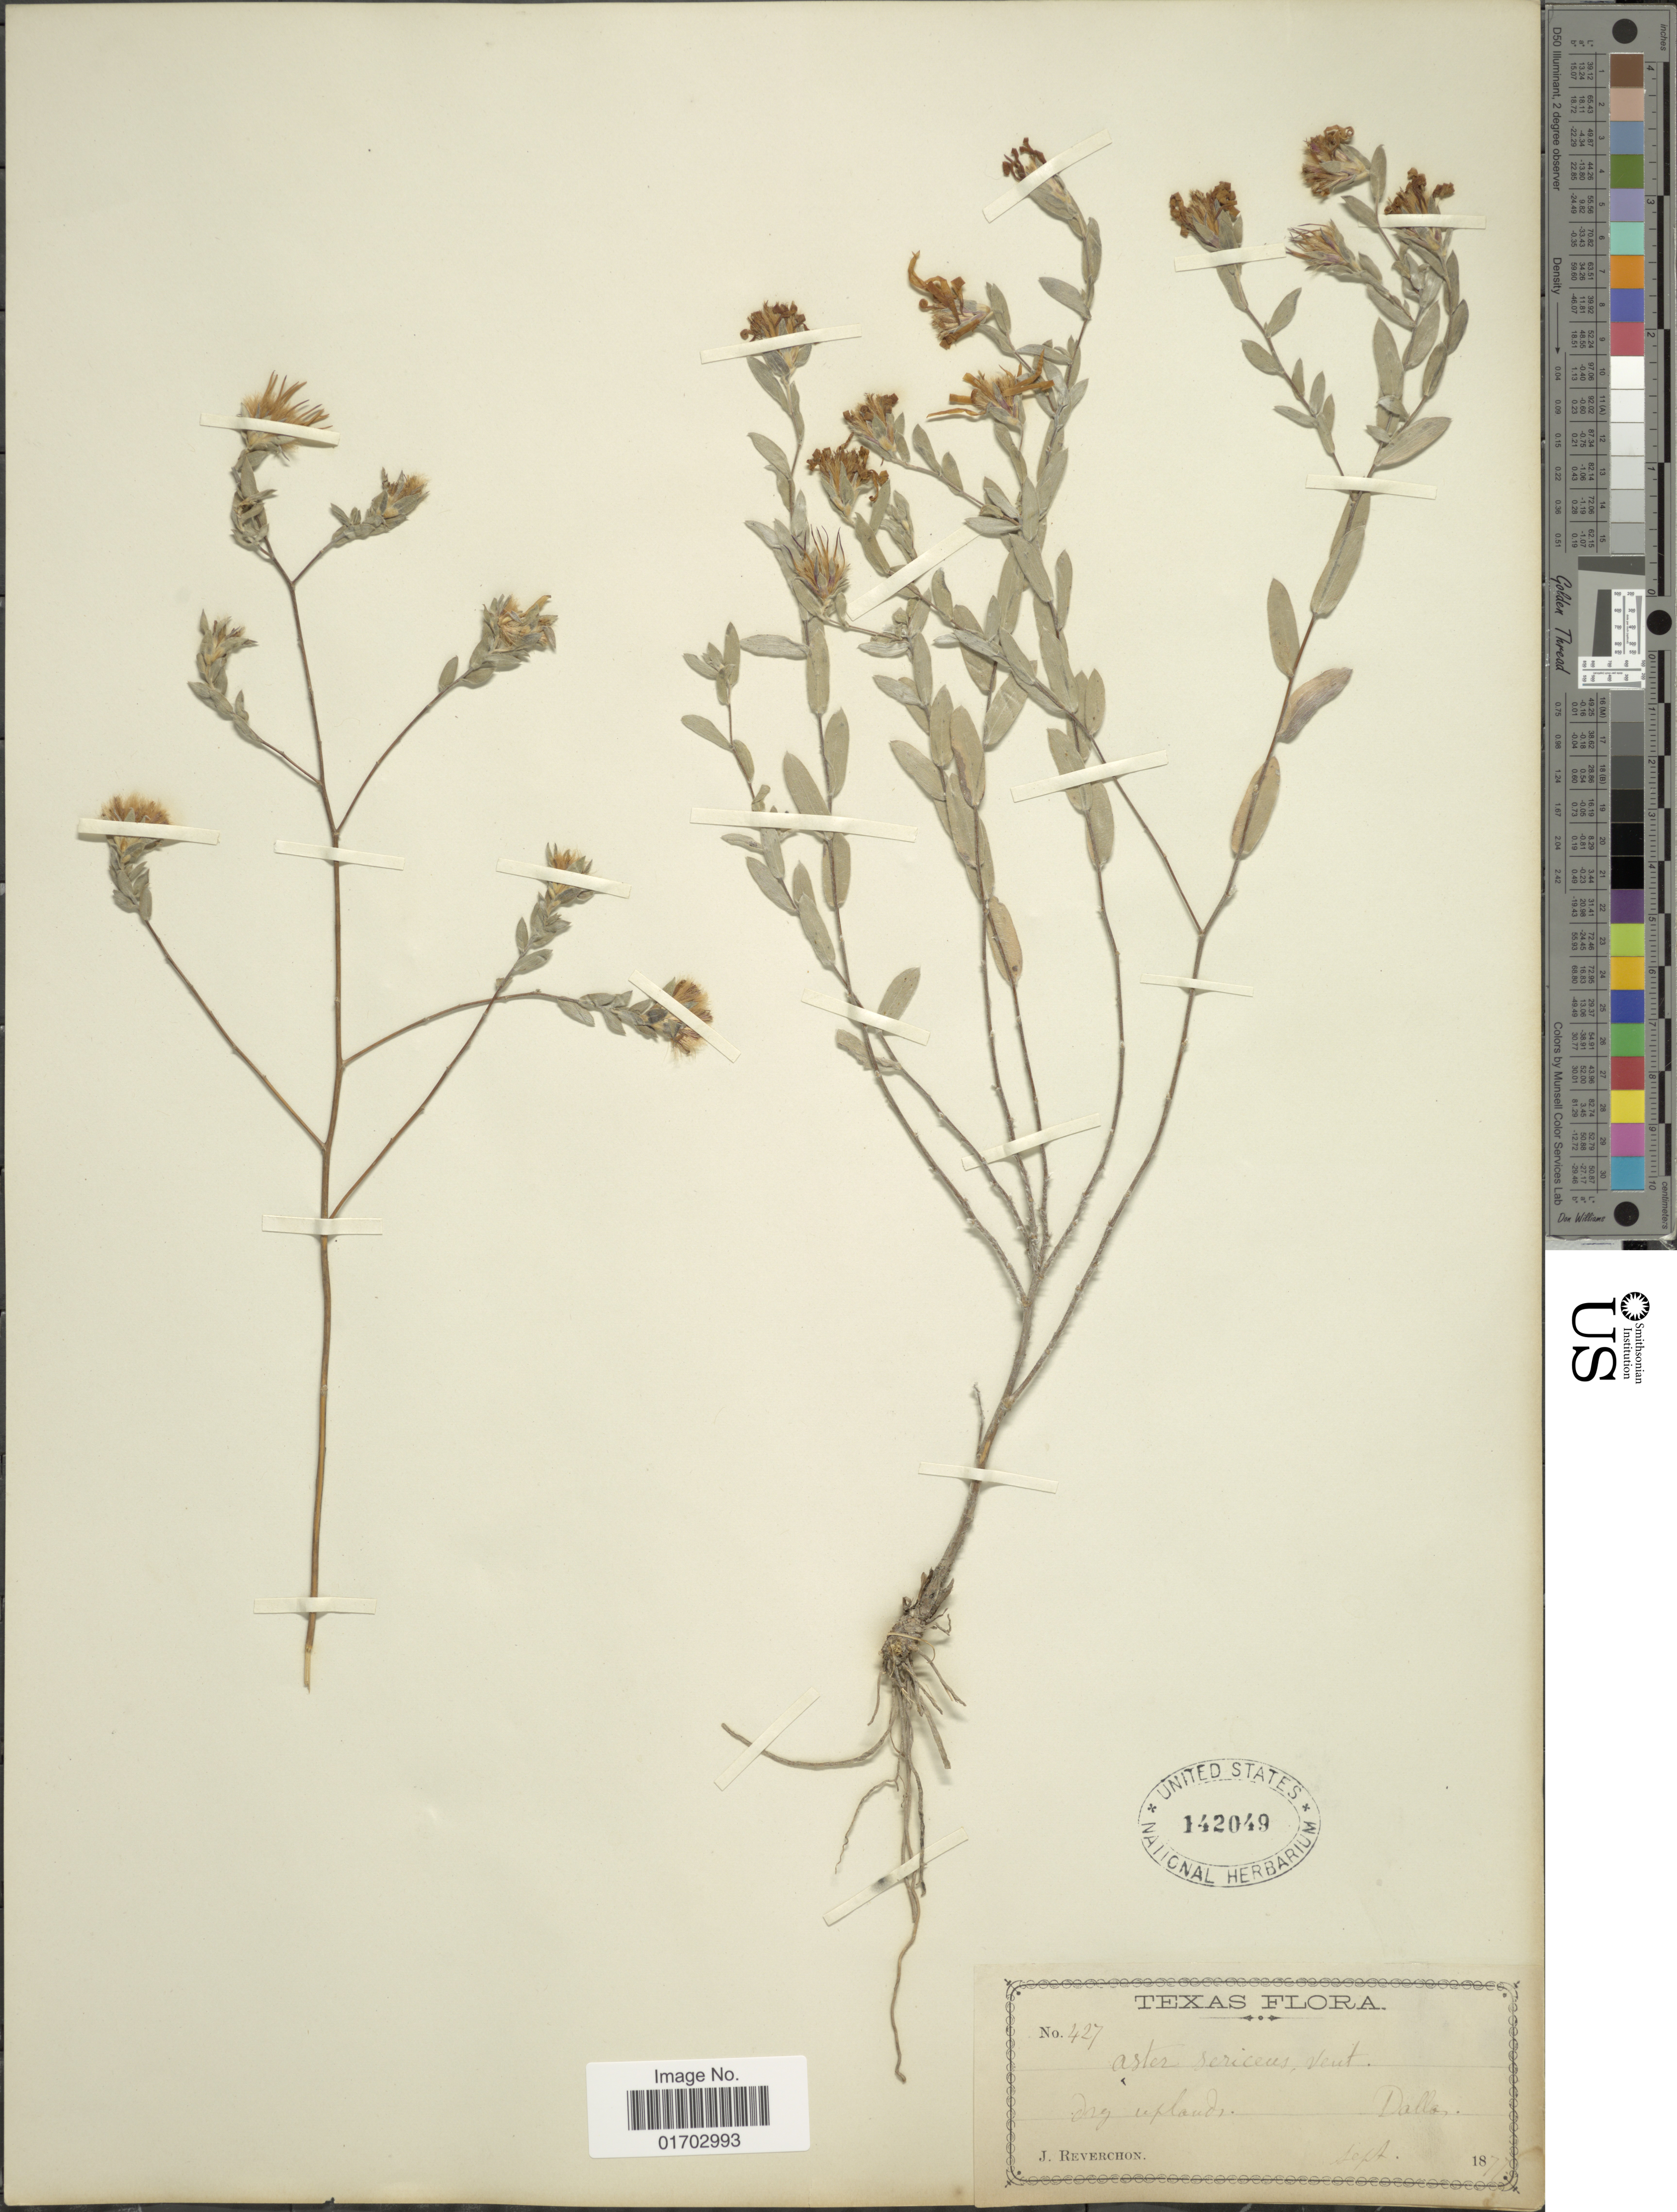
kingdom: Plantae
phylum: Tracheophyta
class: Magnoliopsida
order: Asterales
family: Asteraceae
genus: Symphyotrichum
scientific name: Symphyotrichum sericeum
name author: (Vent.) G.L. Nesom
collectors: J. Reverchon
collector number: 427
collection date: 1877-09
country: United States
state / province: Texas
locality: Dallas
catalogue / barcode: US 142049